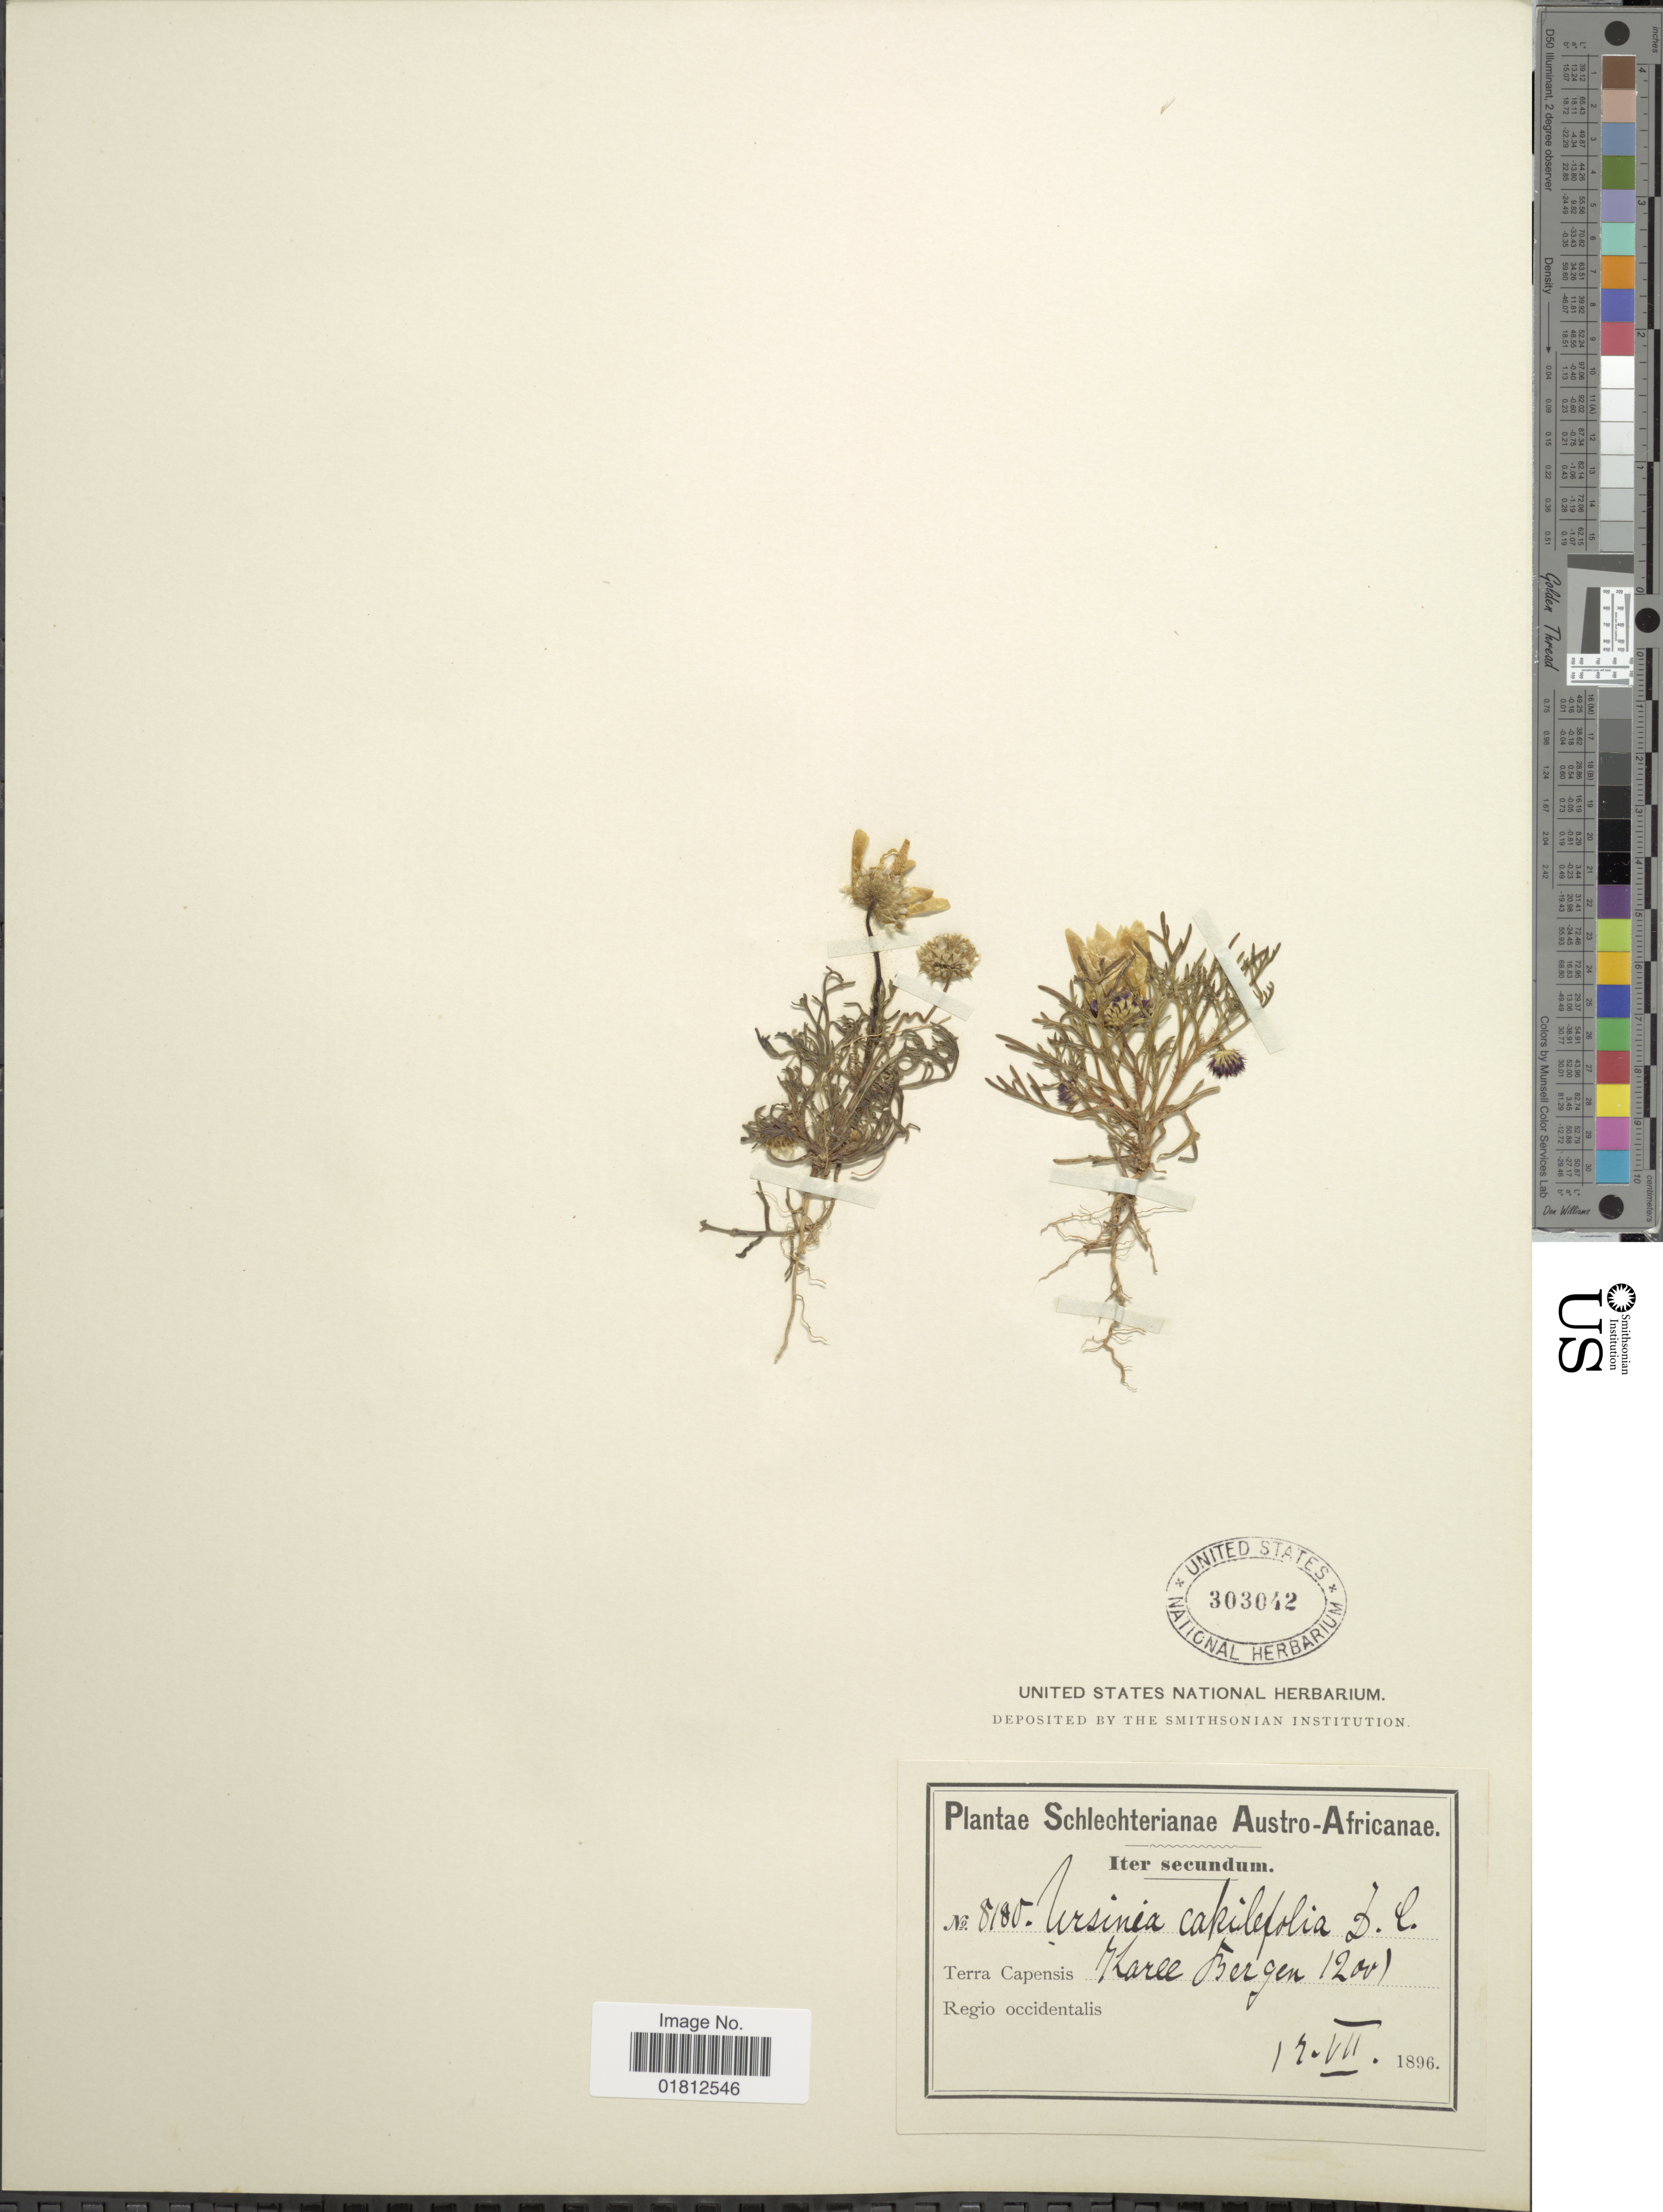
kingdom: Plantae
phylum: Tracheophyta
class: Magnoliopsida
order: Asterales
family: Asteraceae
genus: Ursinia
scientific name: Ursinia cakilefolia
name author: DC.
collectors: Schlechter, --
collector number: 8180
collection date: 1896-07-12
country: South Africa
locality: Austro-Africanae, Terra Capensis, Karee Bergen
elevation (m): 366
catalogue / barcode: US 303042